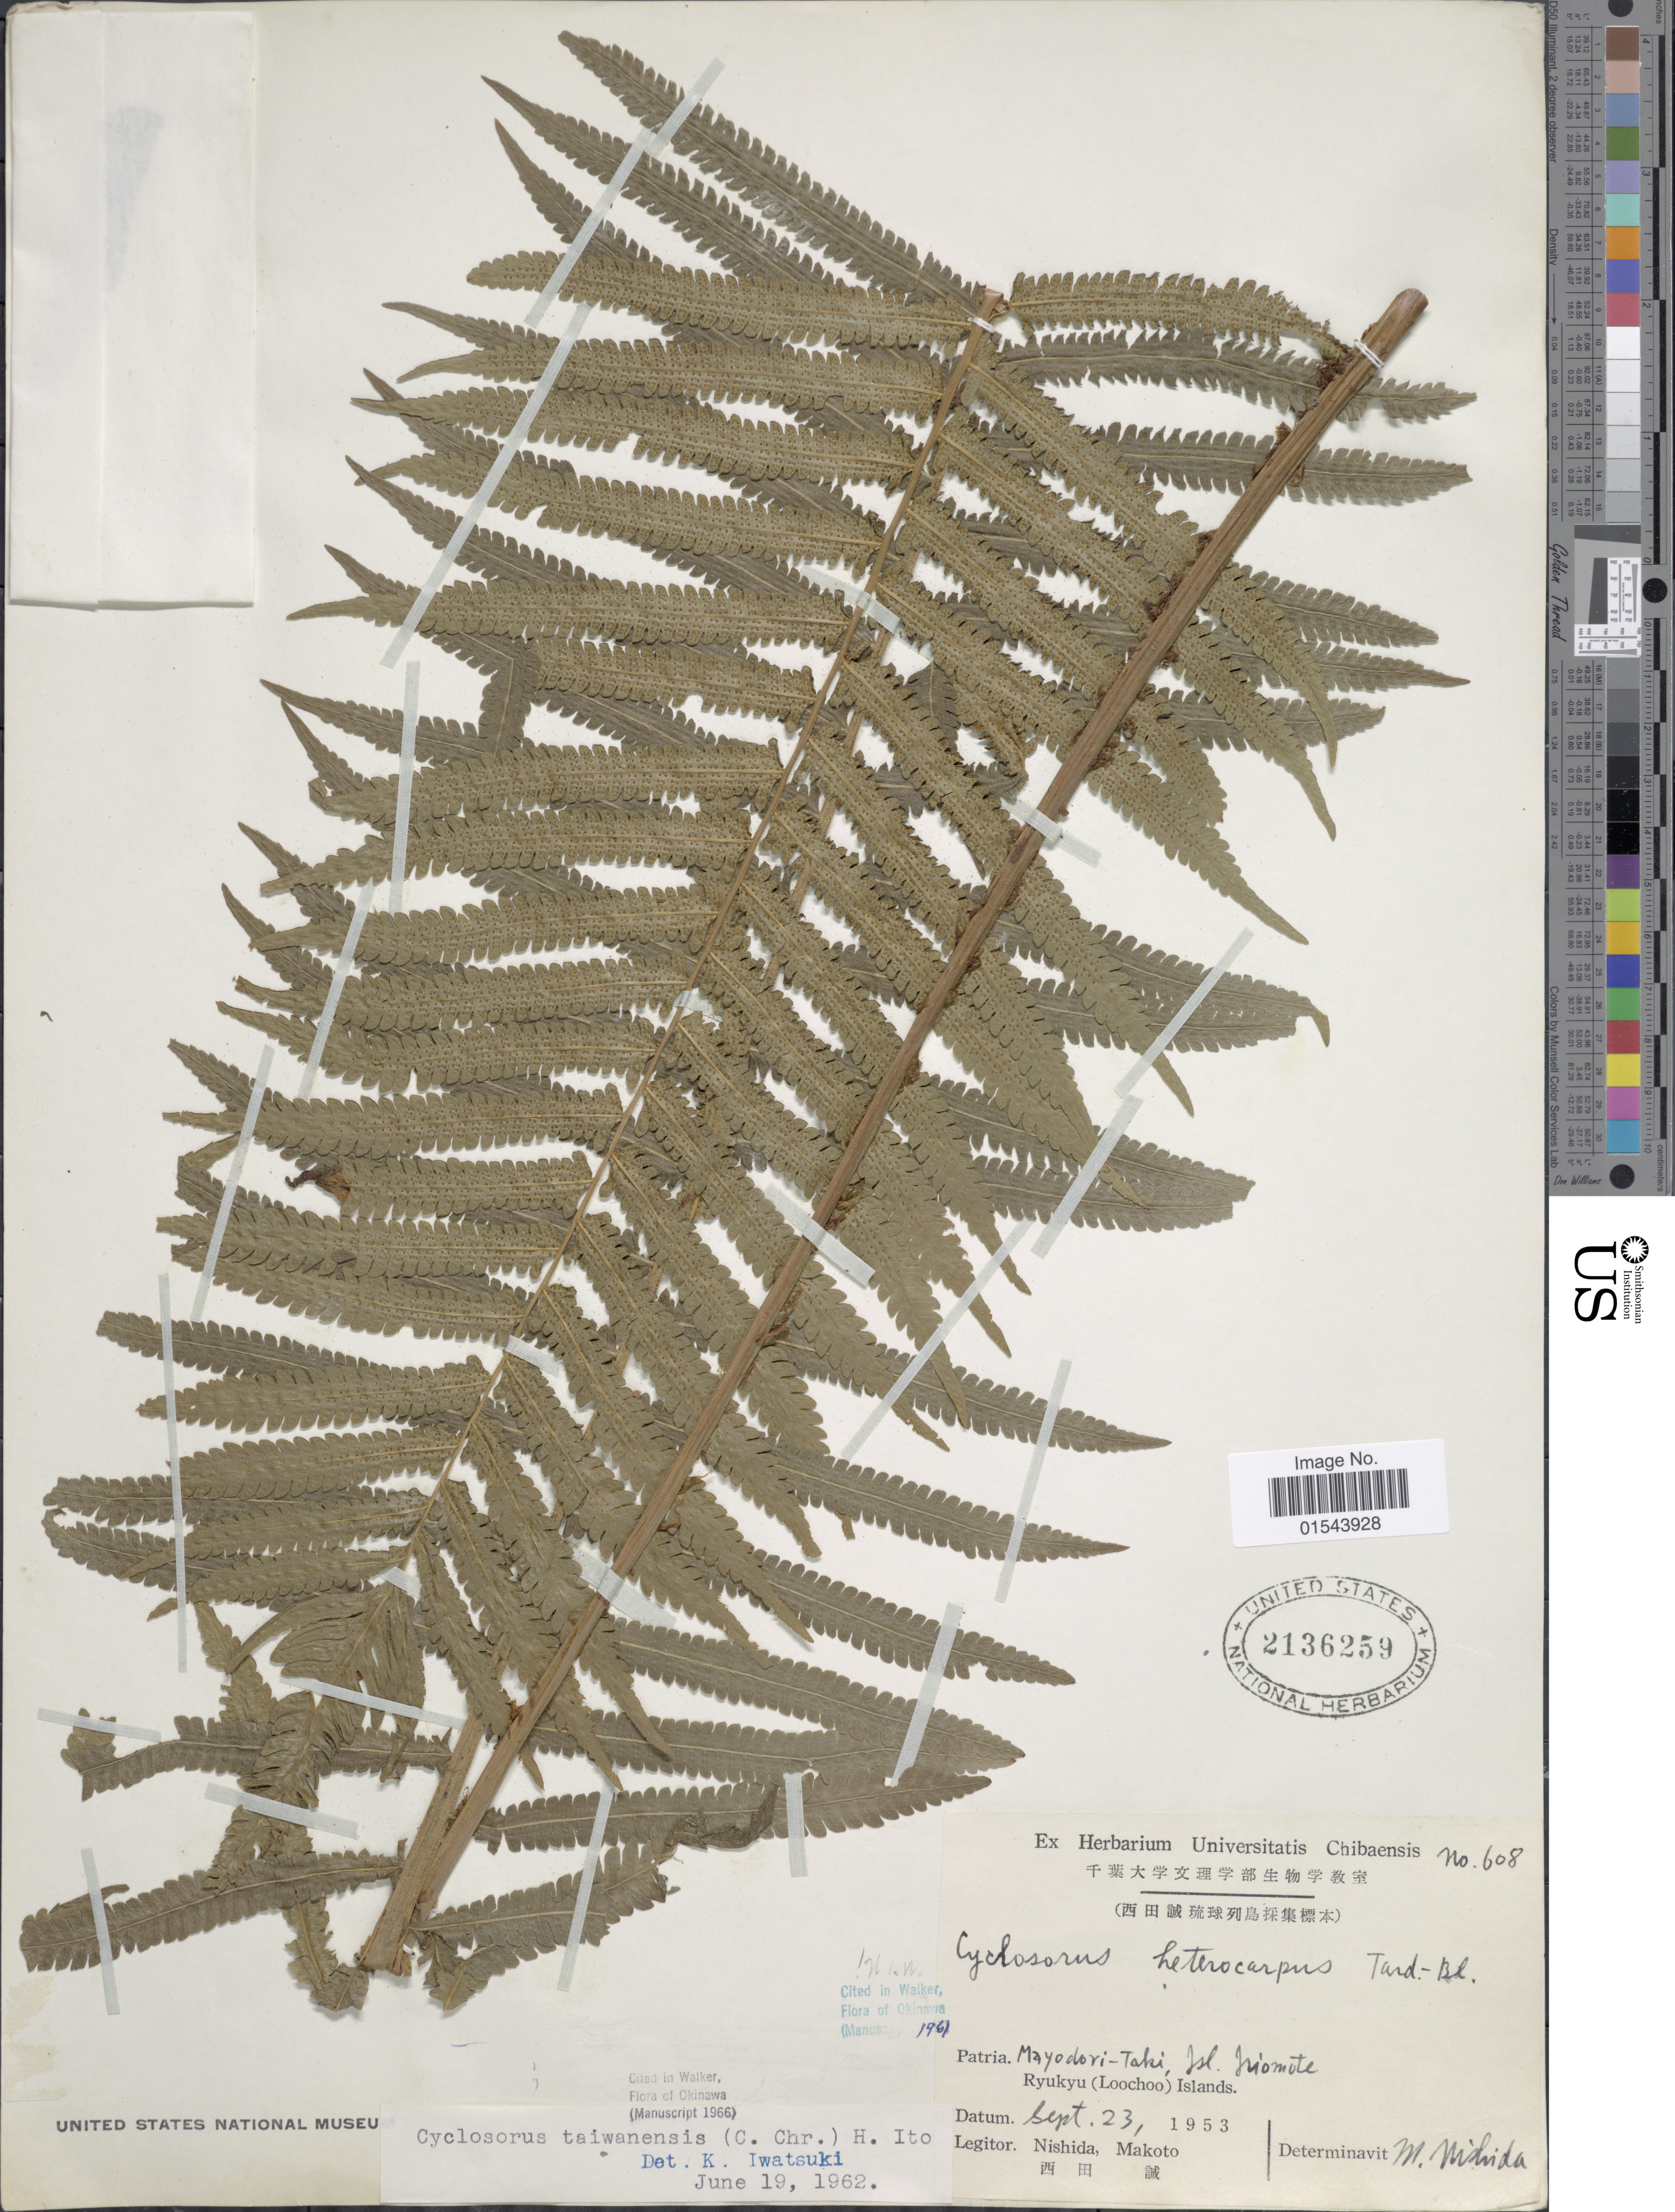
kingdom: Plantae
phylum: Tracheophyta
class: Polypodiopsida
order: Polypodiales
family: Thelypteridaceae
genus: Christella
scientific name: Christella taiwanensis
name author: (C. Chr.) Holttum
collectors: M. Nishida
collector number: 608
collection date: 1953-09-23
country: Japan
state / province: Okinawa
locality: Mayodori-Taki.Isl. Iriomote. Ryukyu (Loochoo) Islands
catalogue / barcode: US 2136259